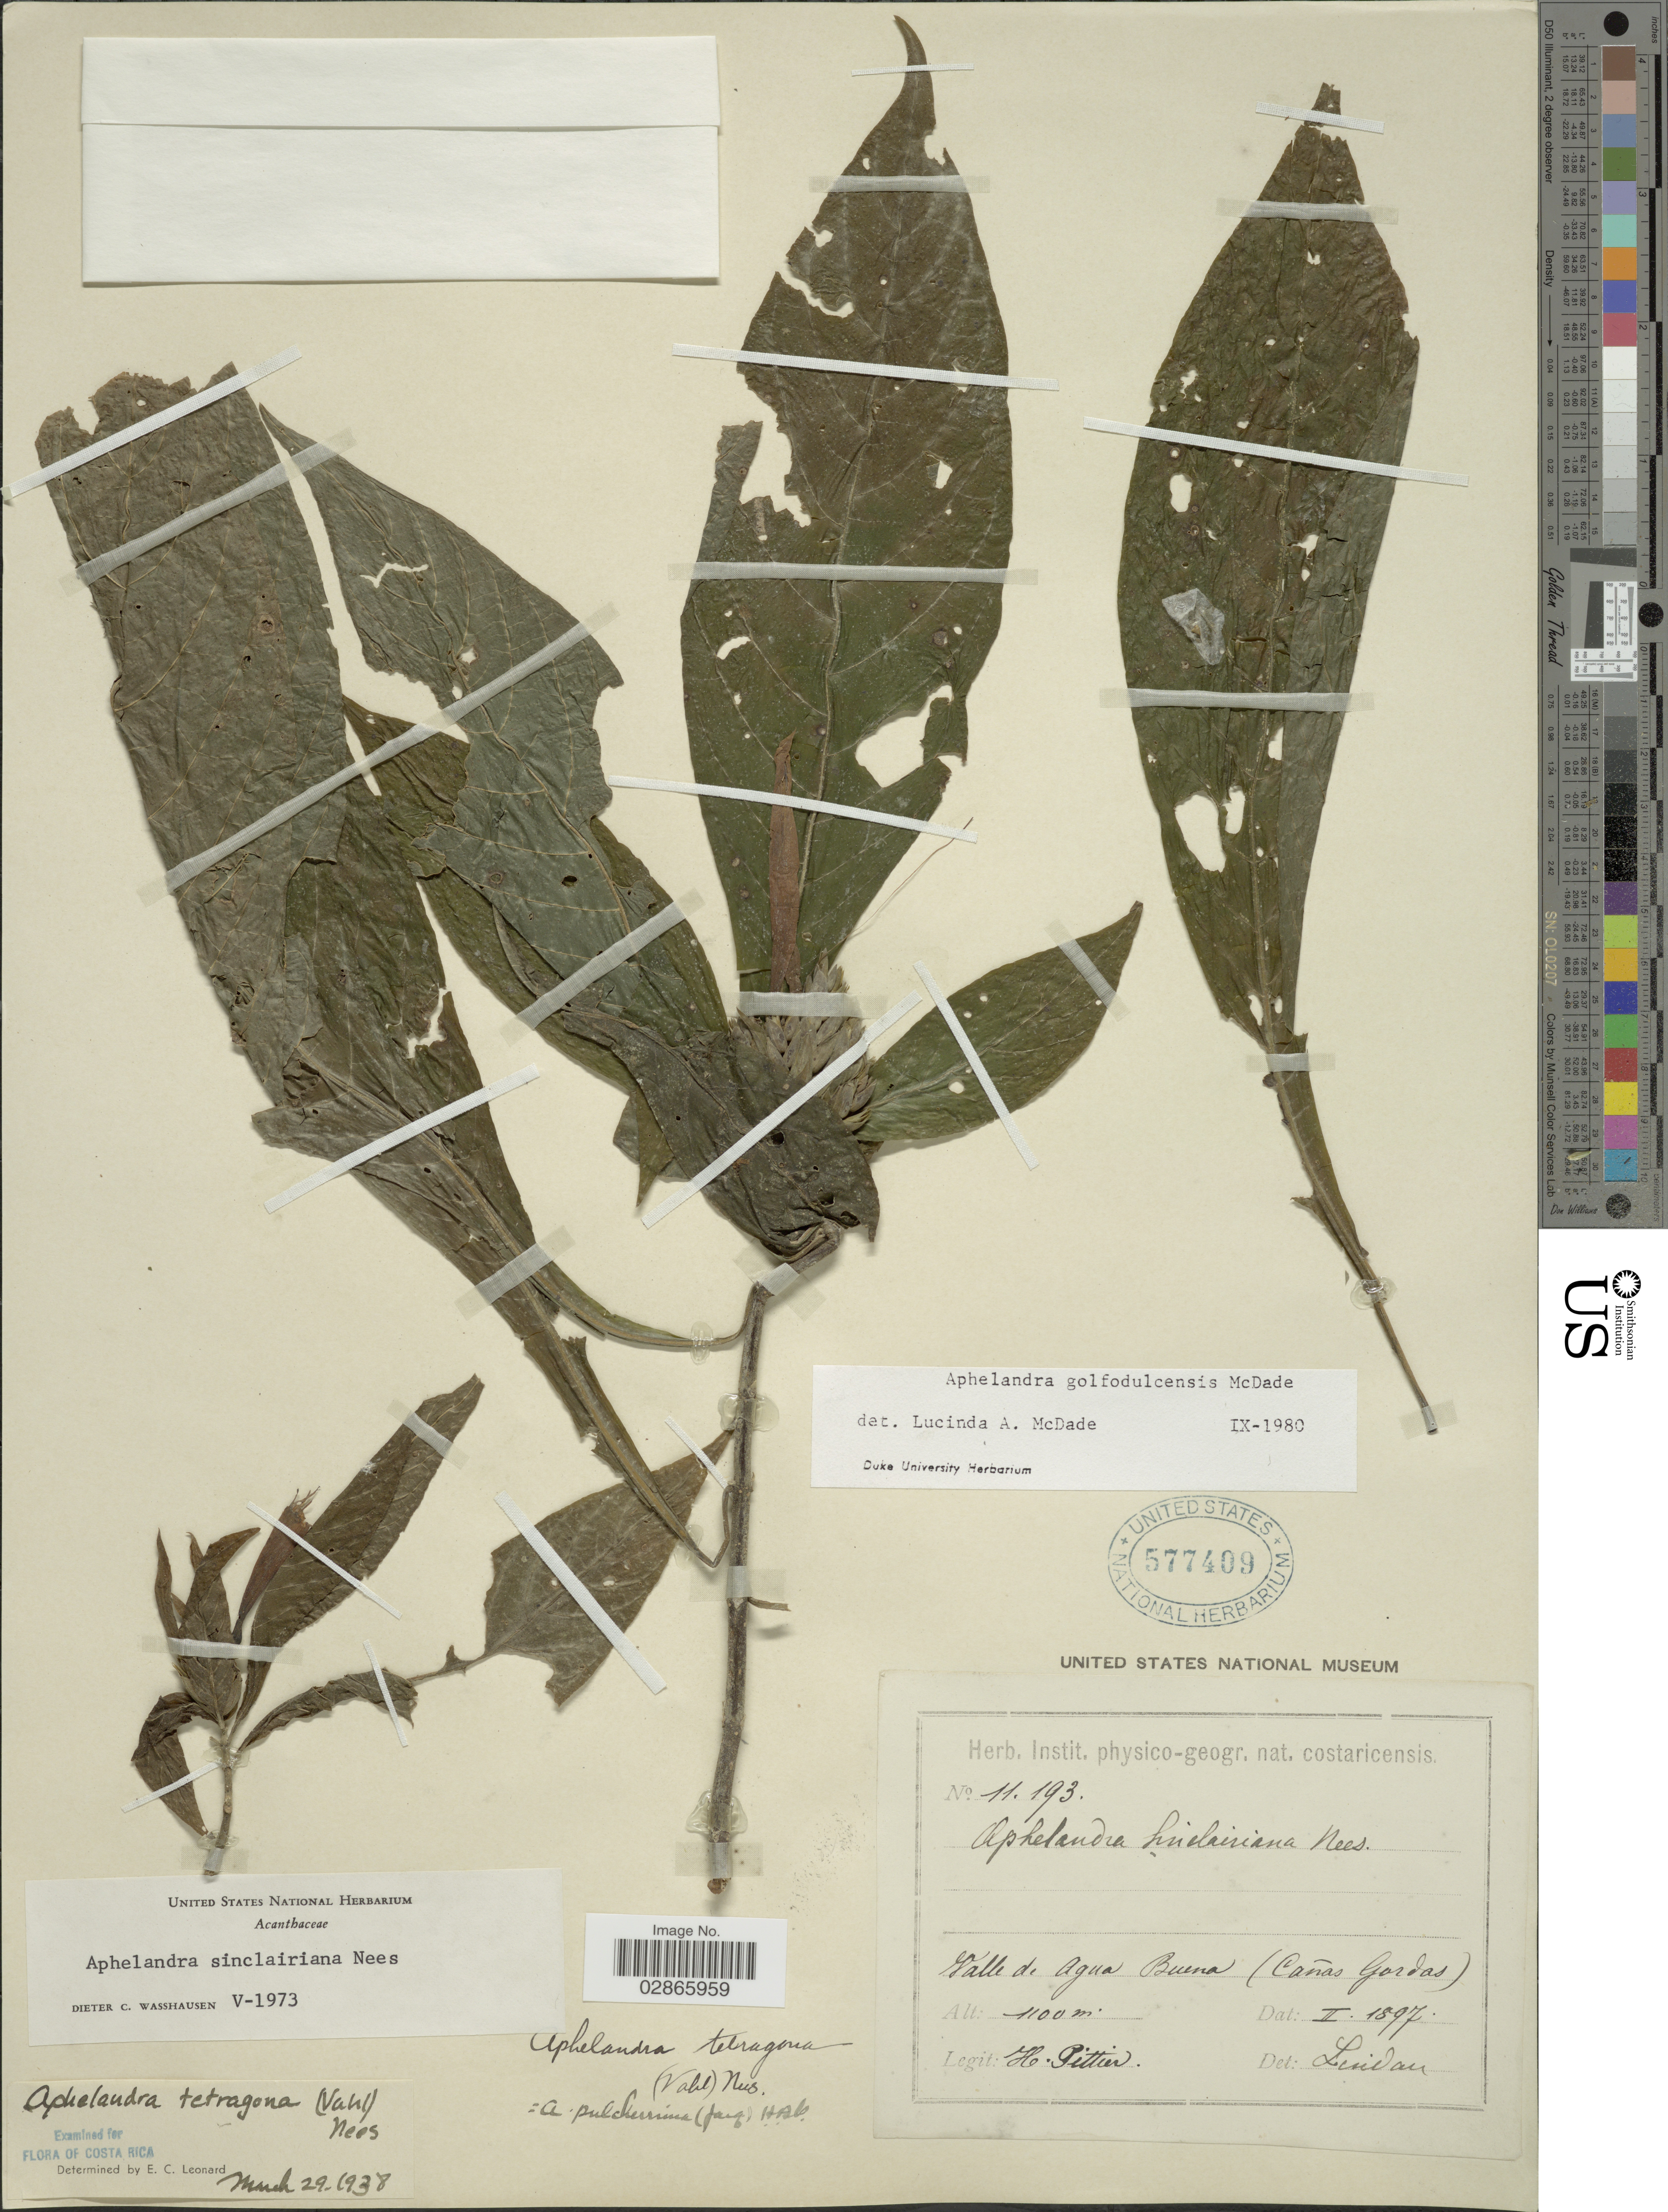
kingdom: Plantae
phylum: Tracheophyta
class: Magnoliopsida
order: Lamiales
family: Acanthaceae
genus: Aphelandra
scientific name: Aphelandra golfodulcensis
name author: McDade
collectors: H. F. Pittier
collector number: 11193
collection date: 1897-02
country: Costa Rica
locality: Valle de Agua Buena (Cañas Gordas).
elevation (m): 1100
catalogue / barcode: US 577409